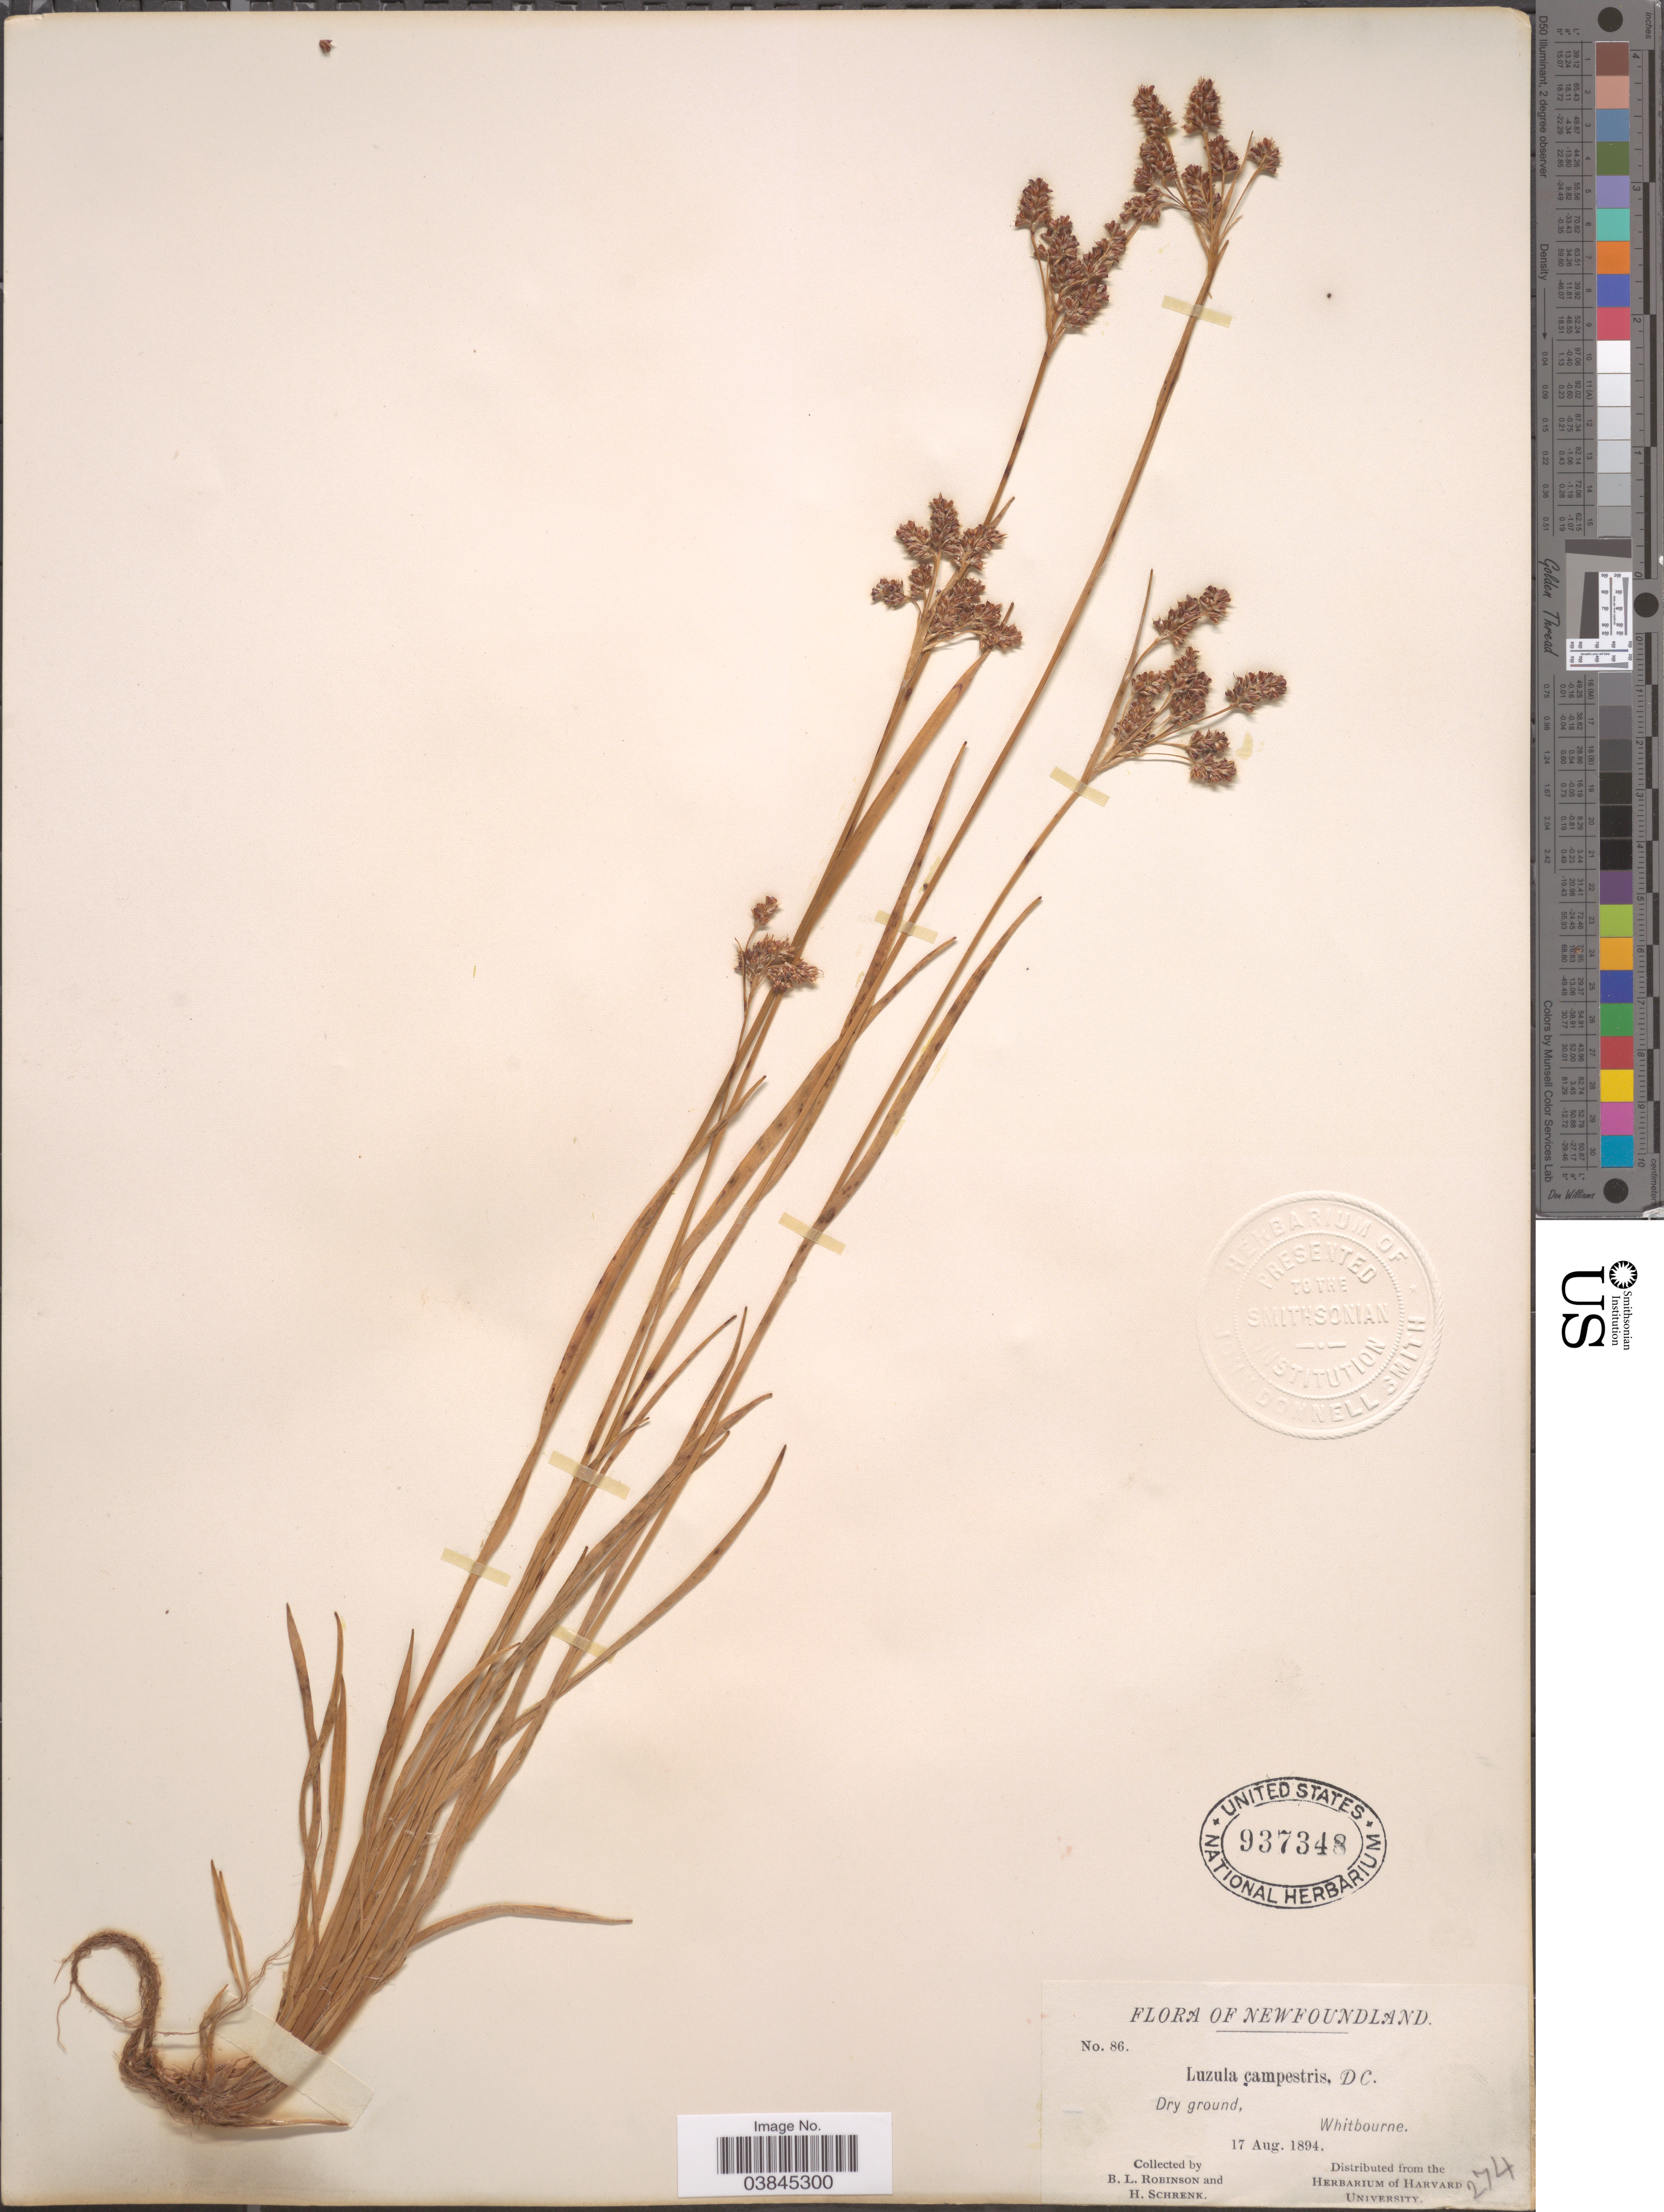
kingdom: Plantae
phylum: Tracheophyta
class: Liliopsida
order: Poales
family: Juncaceae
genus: Luzula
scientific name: Luzula campestris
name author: (L.) DC.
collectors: B. L. Robinson & H. Schrenk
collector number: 86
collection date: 1894-08-17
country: Canada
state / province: Newfoundland and Labrador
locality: Whitbourne.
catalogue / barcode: US 937348